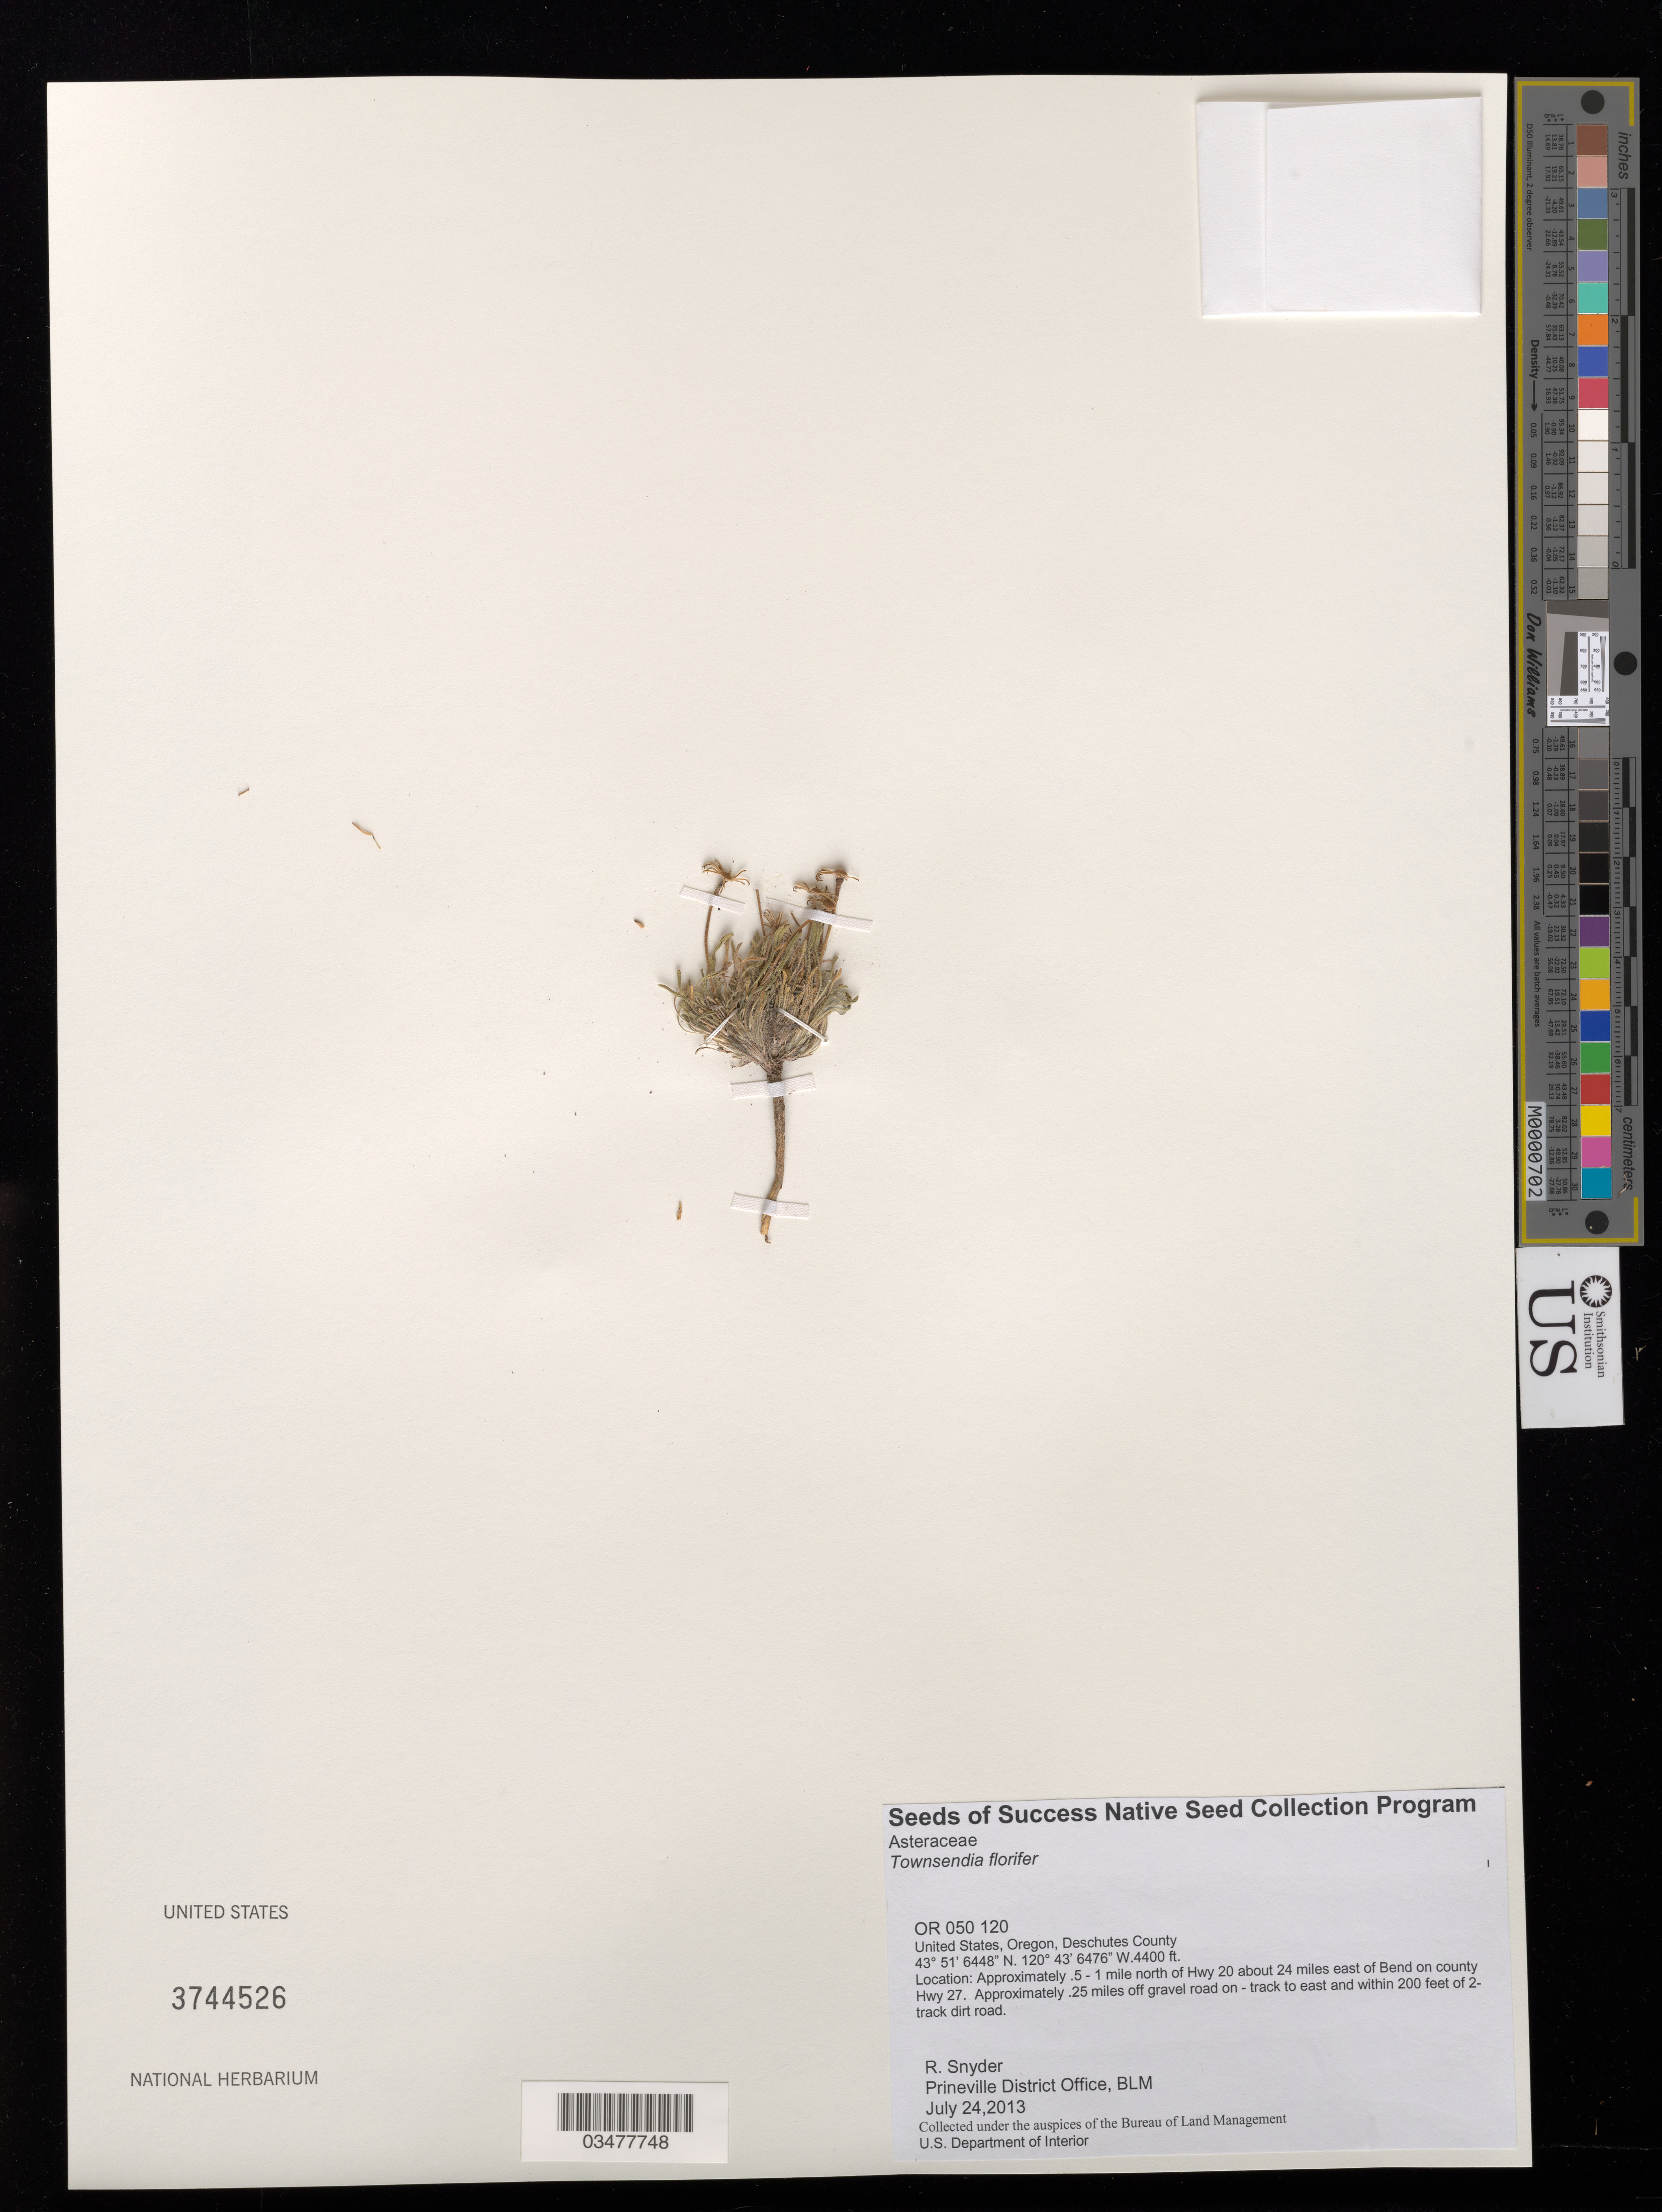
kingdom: Plantae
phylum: Tracheophyta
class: Magnoliopsida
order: Asterales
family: Asteraceae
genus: Townsendia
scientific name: Townsendia florifer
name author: (Hook.) A. Gray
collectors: R. Snyder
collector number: OR 050 120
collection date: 2013-07-24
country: United States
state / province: Oregon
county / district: Deschutes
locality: About 24 mi. E of Bend on county Hwy 27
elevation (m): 1341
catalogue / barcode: US 3744526